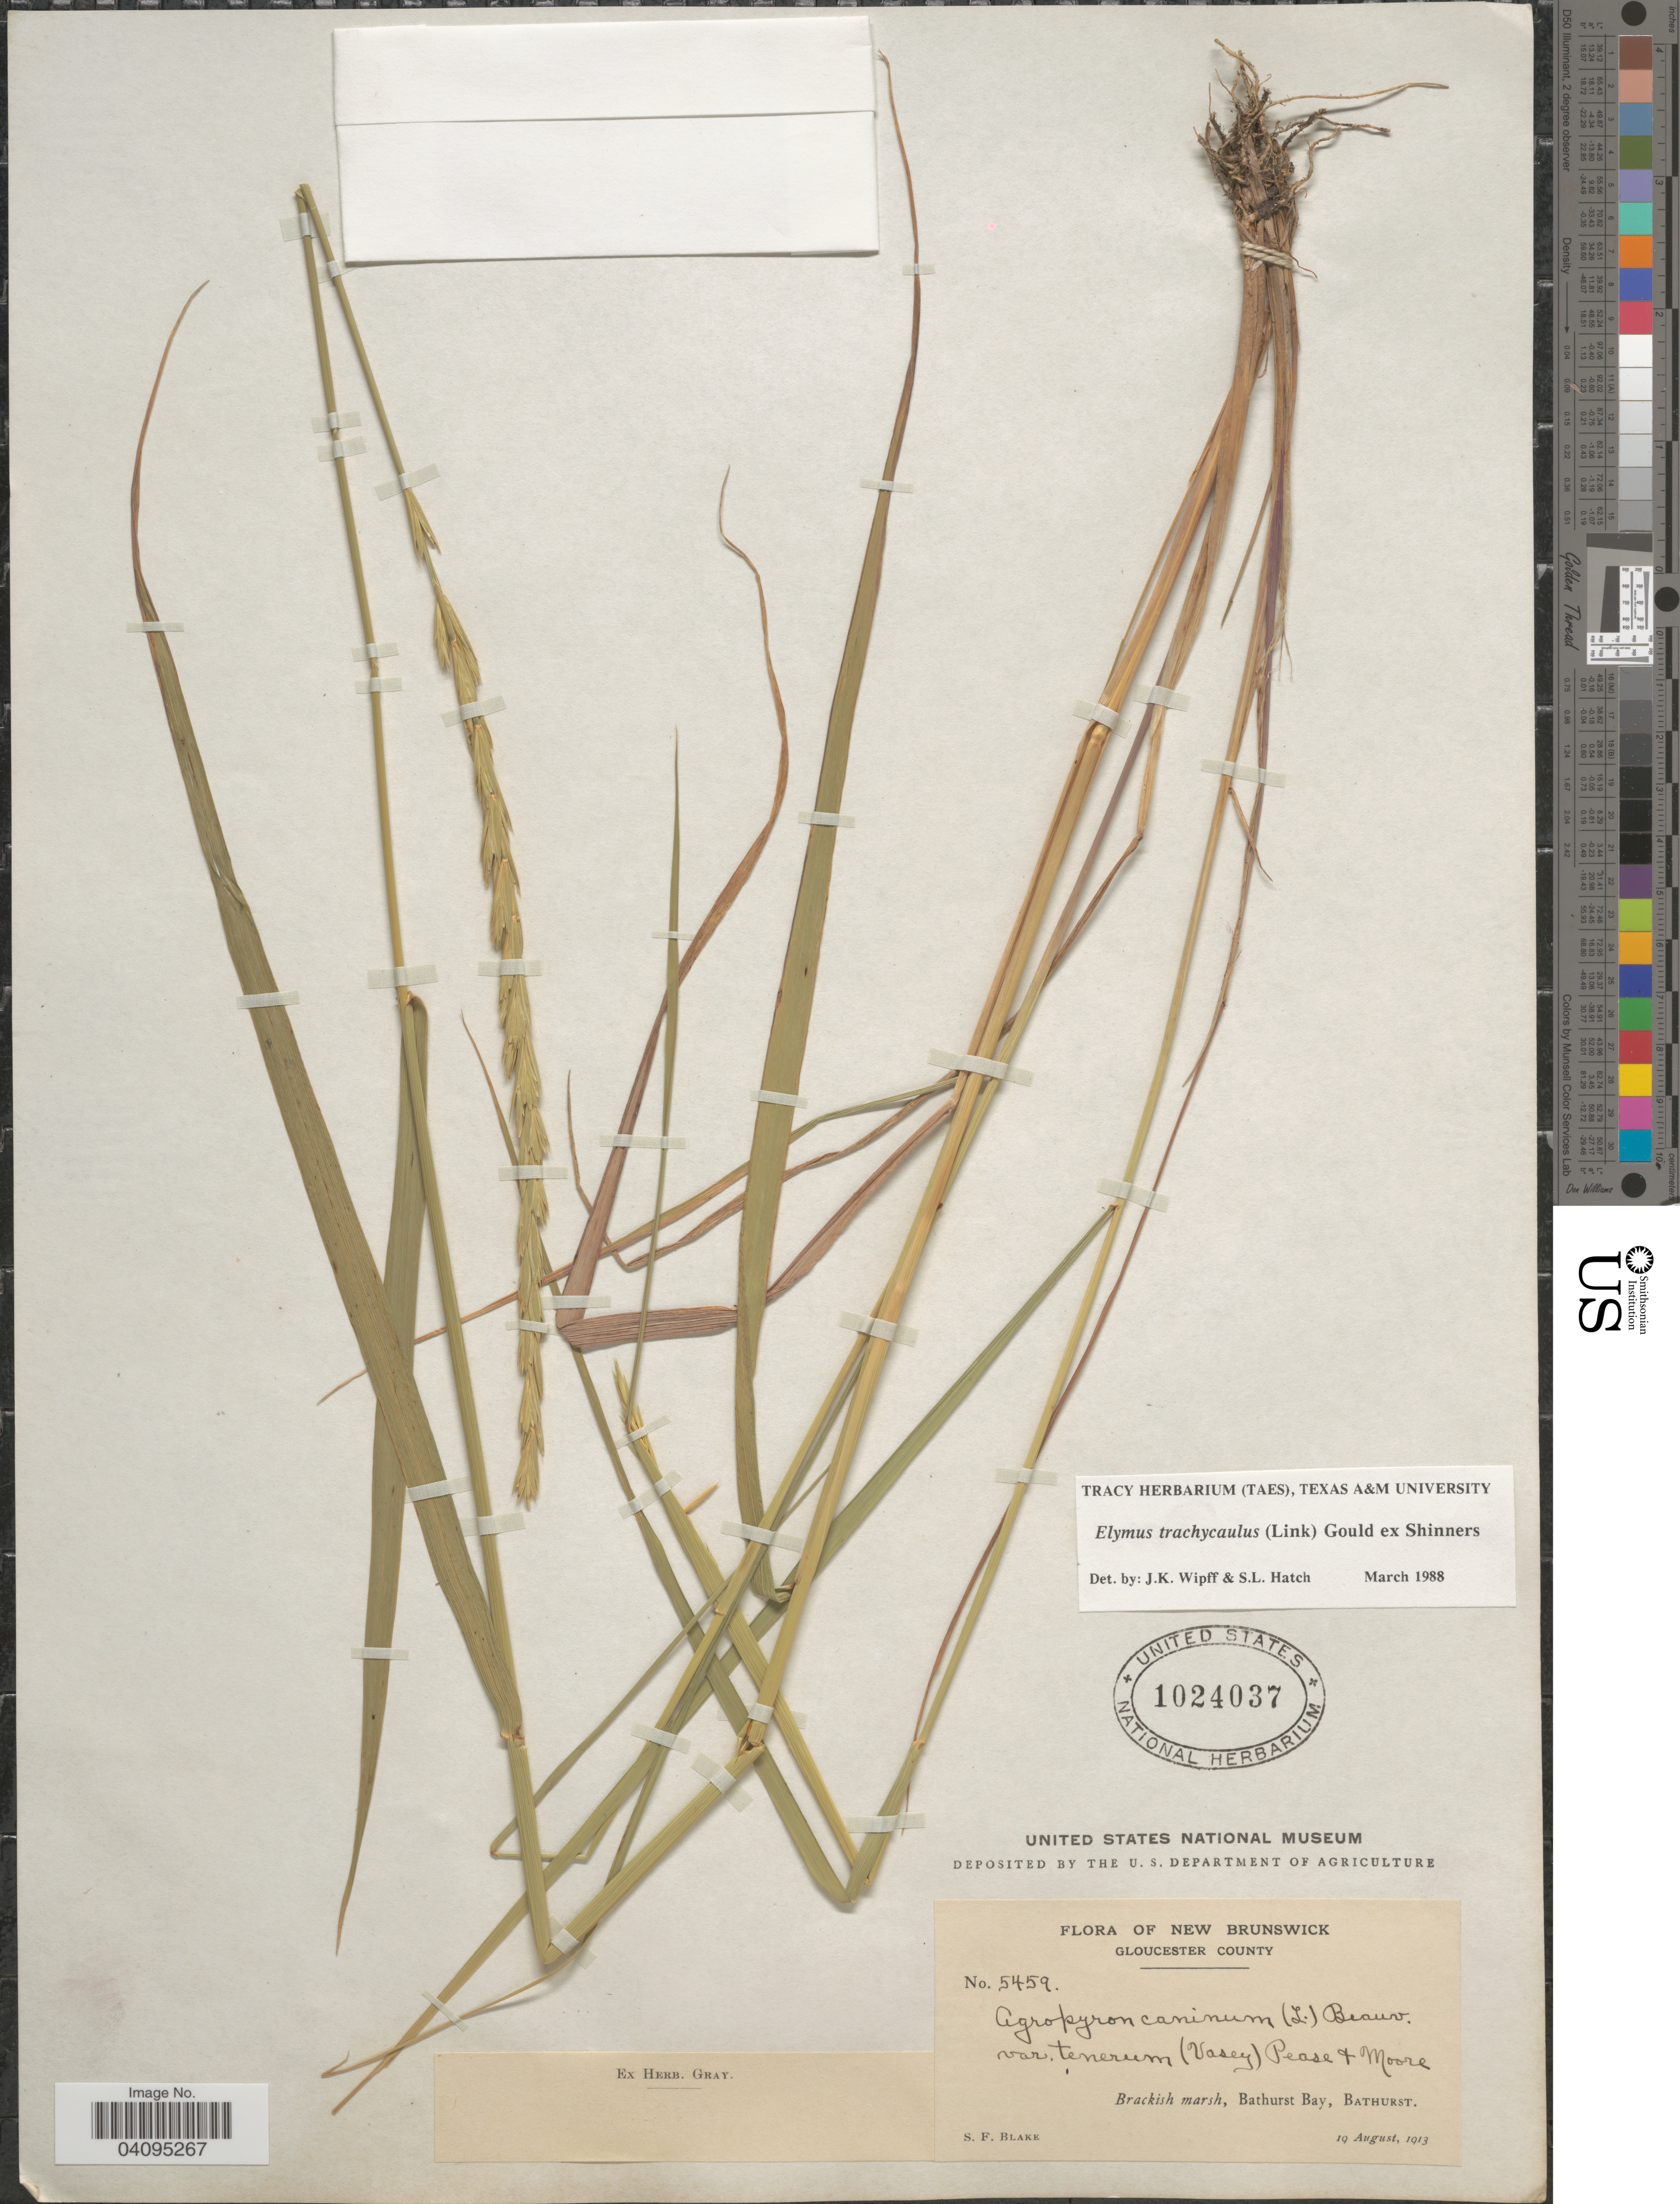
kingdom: Plantae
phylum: Tracheophyta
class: Liliopsida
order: Poales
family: Poaceae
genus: Elymus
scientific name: Elymus trachycaulus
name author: (Link) Gould ex Shinners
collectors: S. Blake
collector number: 5459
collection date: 1913-08-19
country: Canada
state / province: New Brunswick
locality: Gloucester County. Brackish marsh, Bathurst Bay, Bathurst.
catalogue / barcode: US 1024037